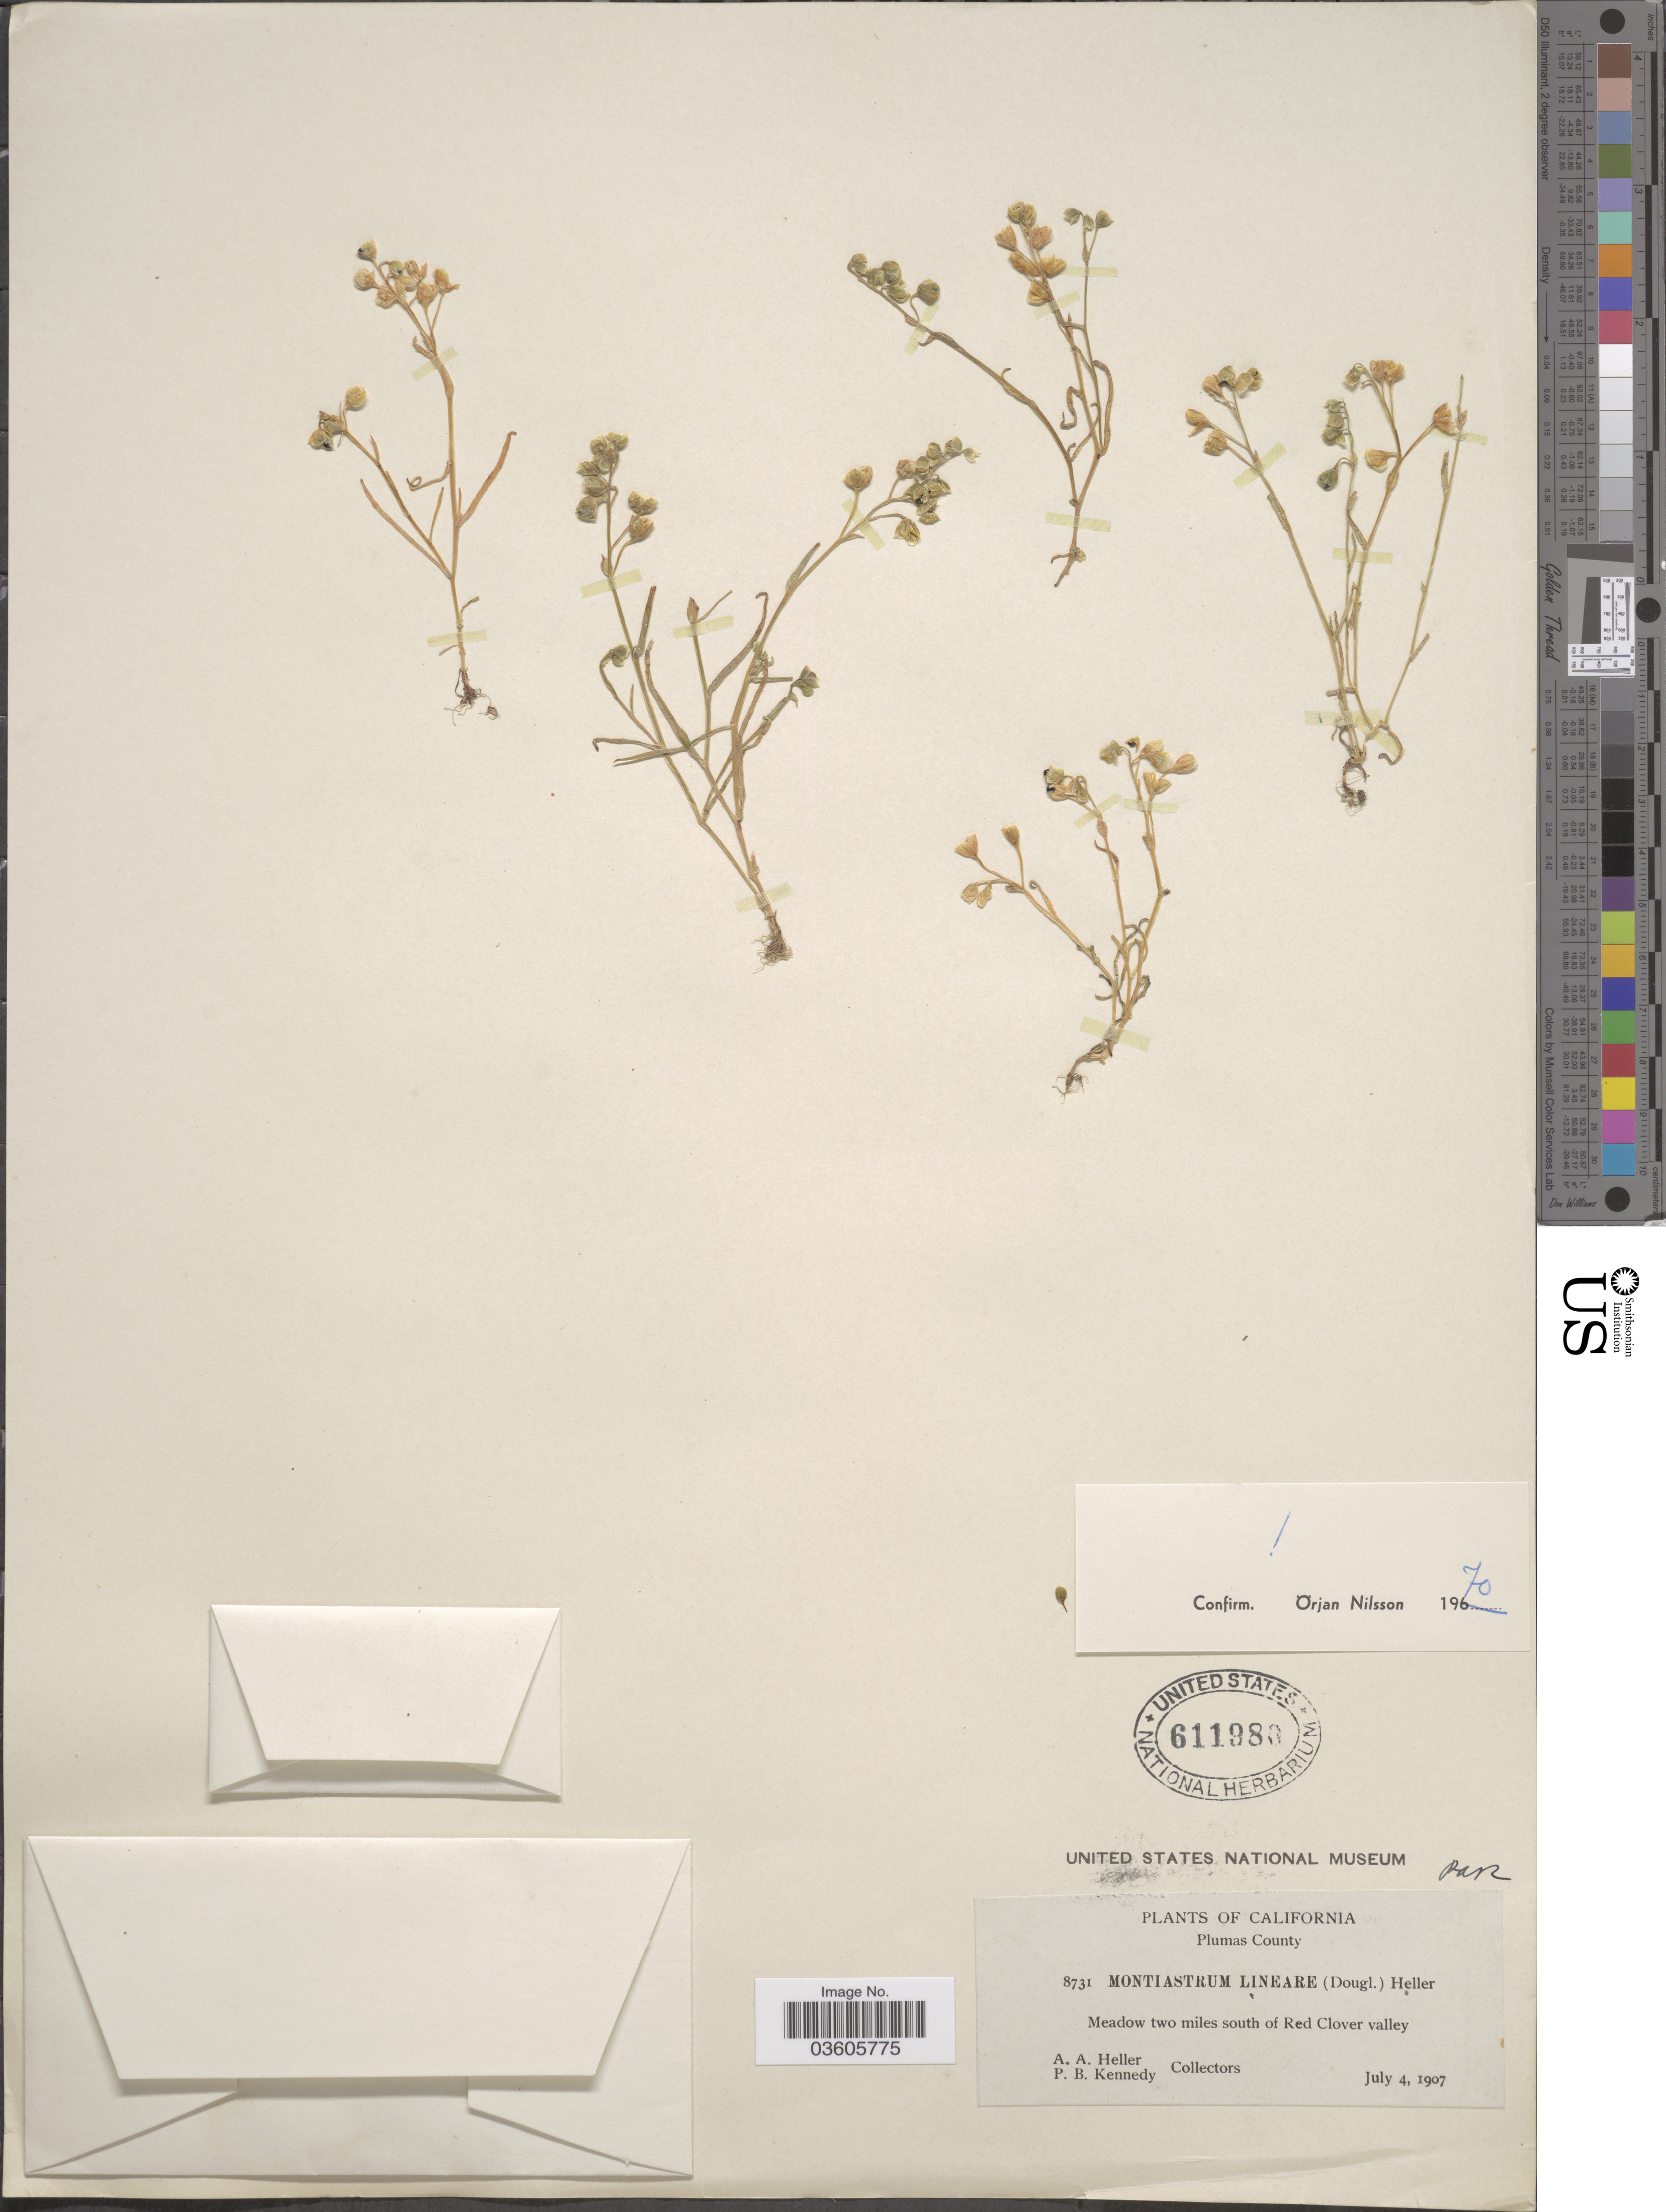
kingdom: Plantae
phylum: Tracheophyta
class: Magnoliopsida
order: Caryophyllales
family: Montiaceae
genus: Montia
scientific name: Montia linearis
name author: (Douglas) Greene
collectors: A. A. Heller & P. B. Kennedy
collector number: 8731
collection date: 1907-07-04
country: United States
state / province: California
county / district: Plumas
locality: Plumas County. Meadow two miles south of Red Clover valley.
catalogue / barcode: US 611980